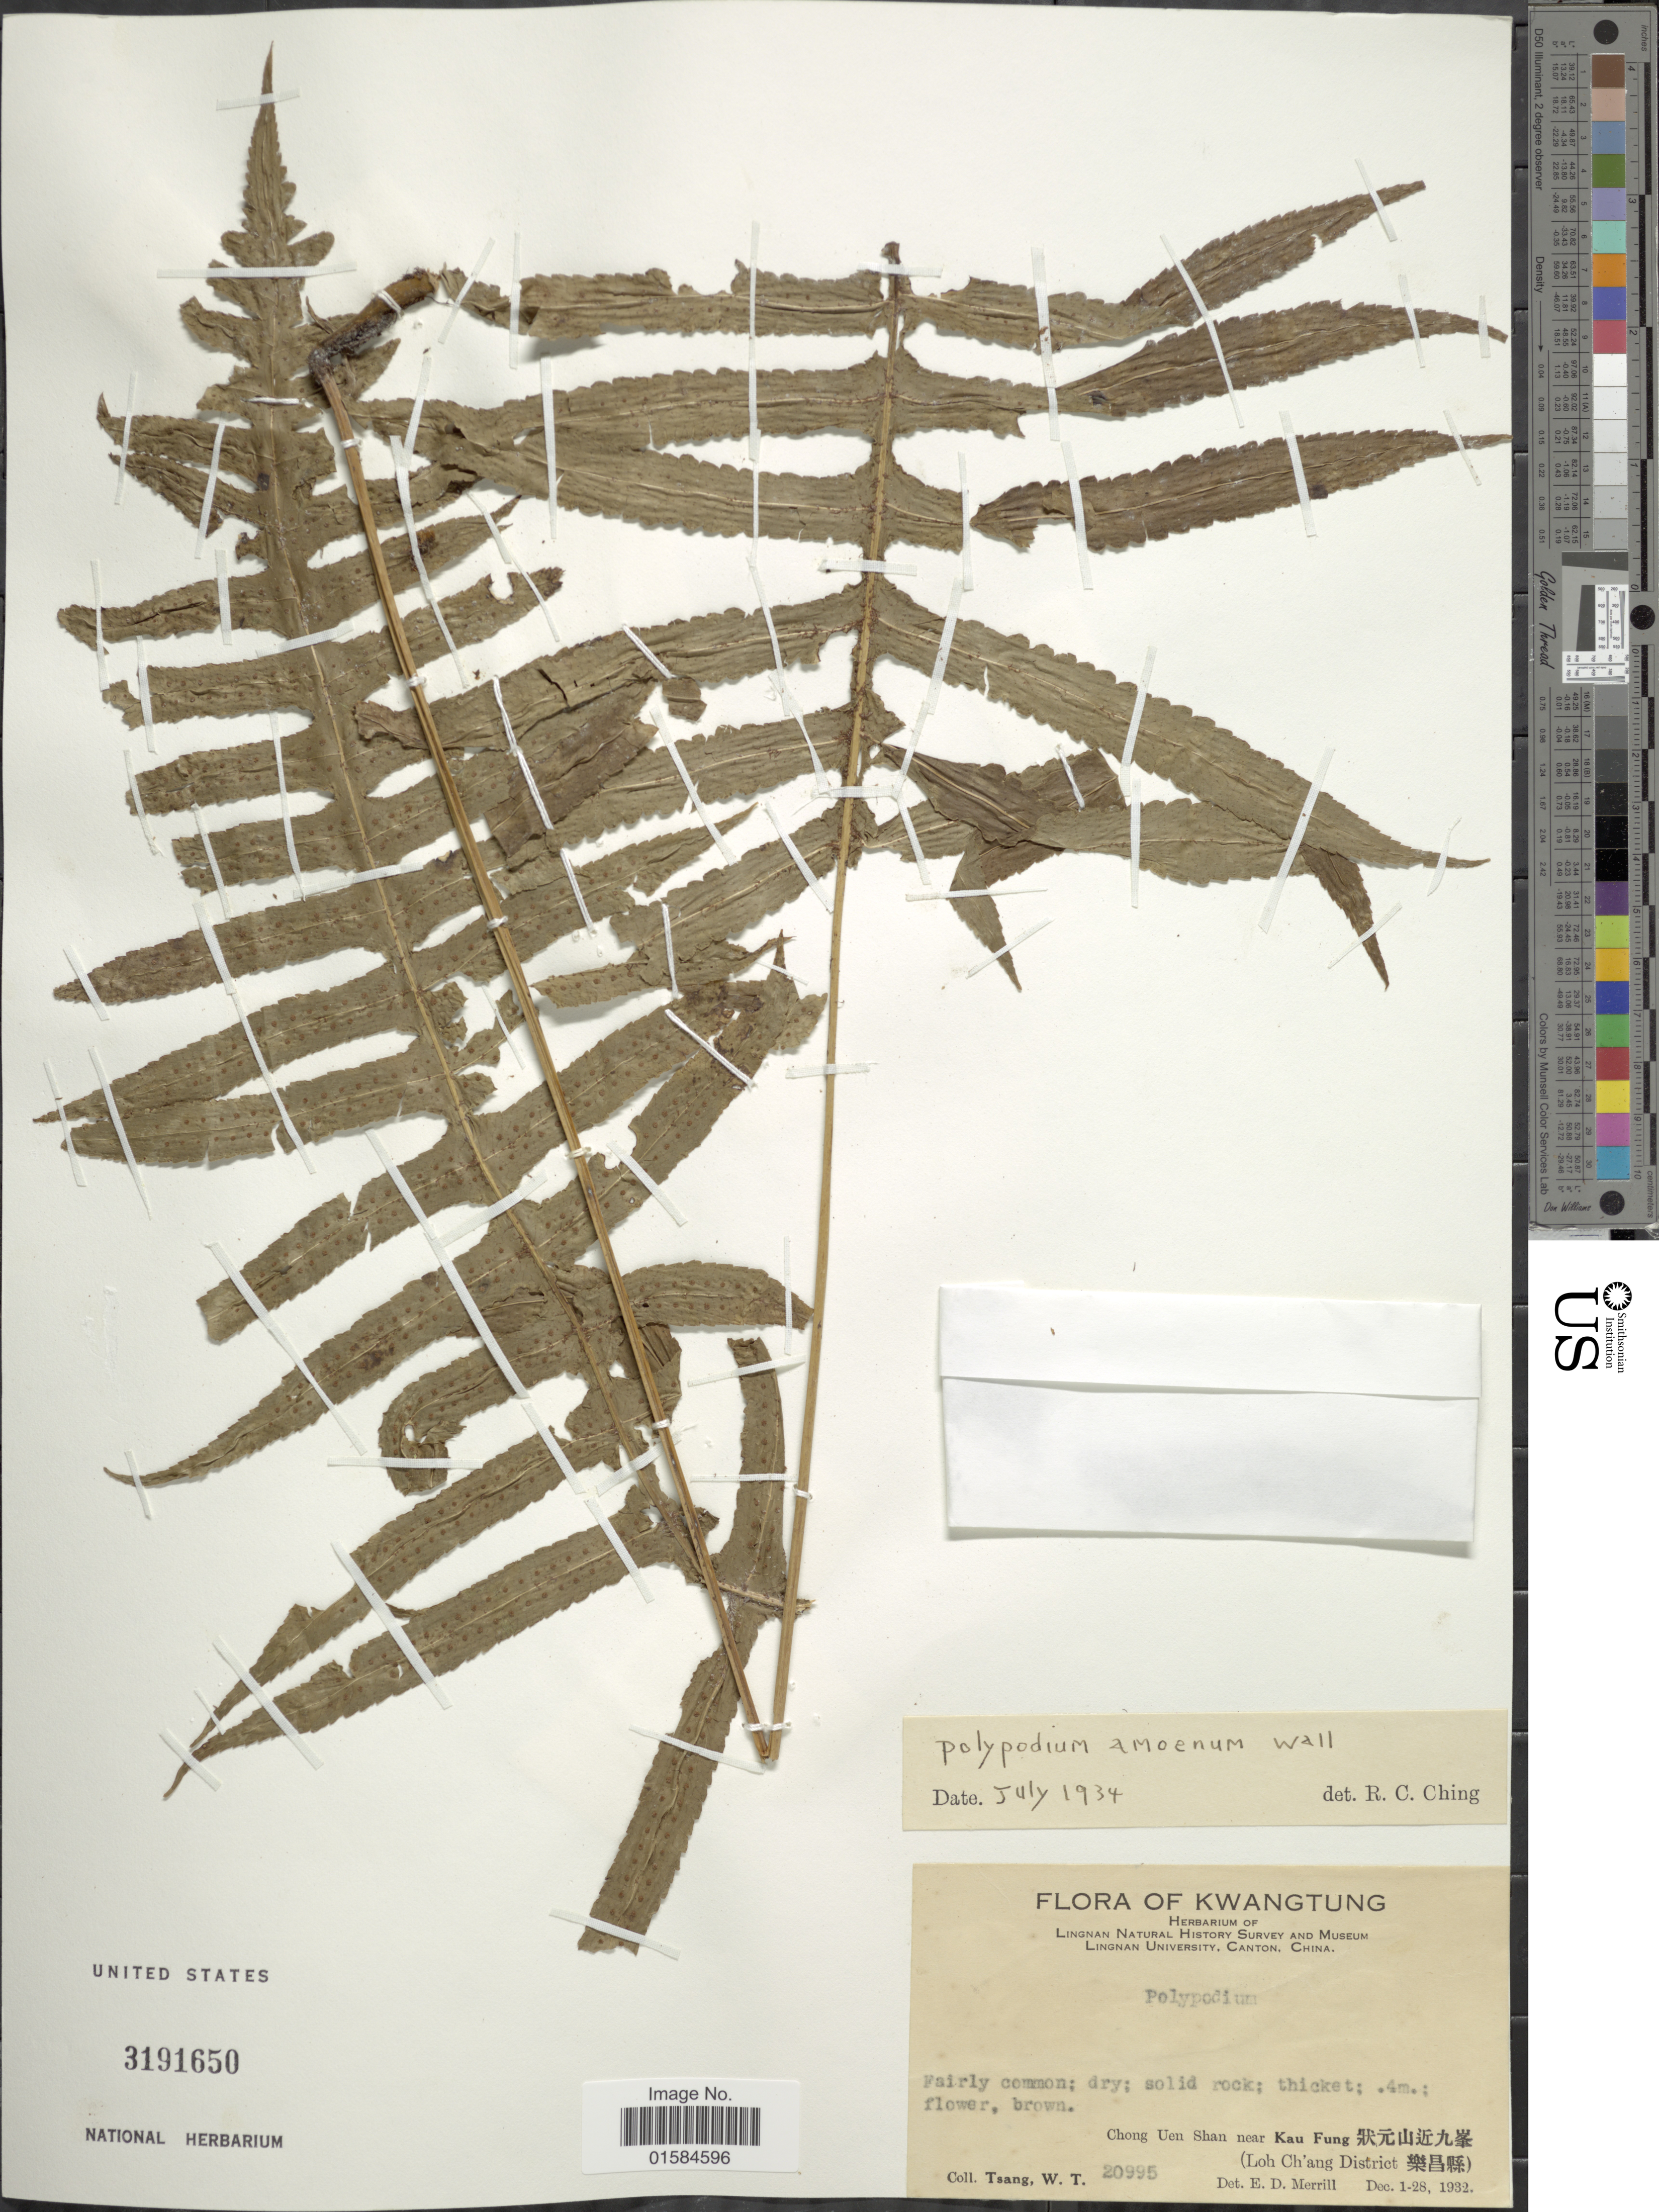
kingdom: Plantae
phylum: Tracheophyta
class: Polypodiopsida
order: Polypodiales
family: Polypodiaceae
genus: Goniophlebium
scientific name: Goniophlebium amoenum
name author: (Wall. ex Mett.) J. Sm.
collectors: W. T. Tsang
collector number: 20995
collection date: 1932-12-01/1932-12-28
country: China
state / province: Guangdong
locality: Kwangtung, Chong Uen Shan near Kau Fung, Loh Ch'ang District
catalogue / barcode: US 3191650